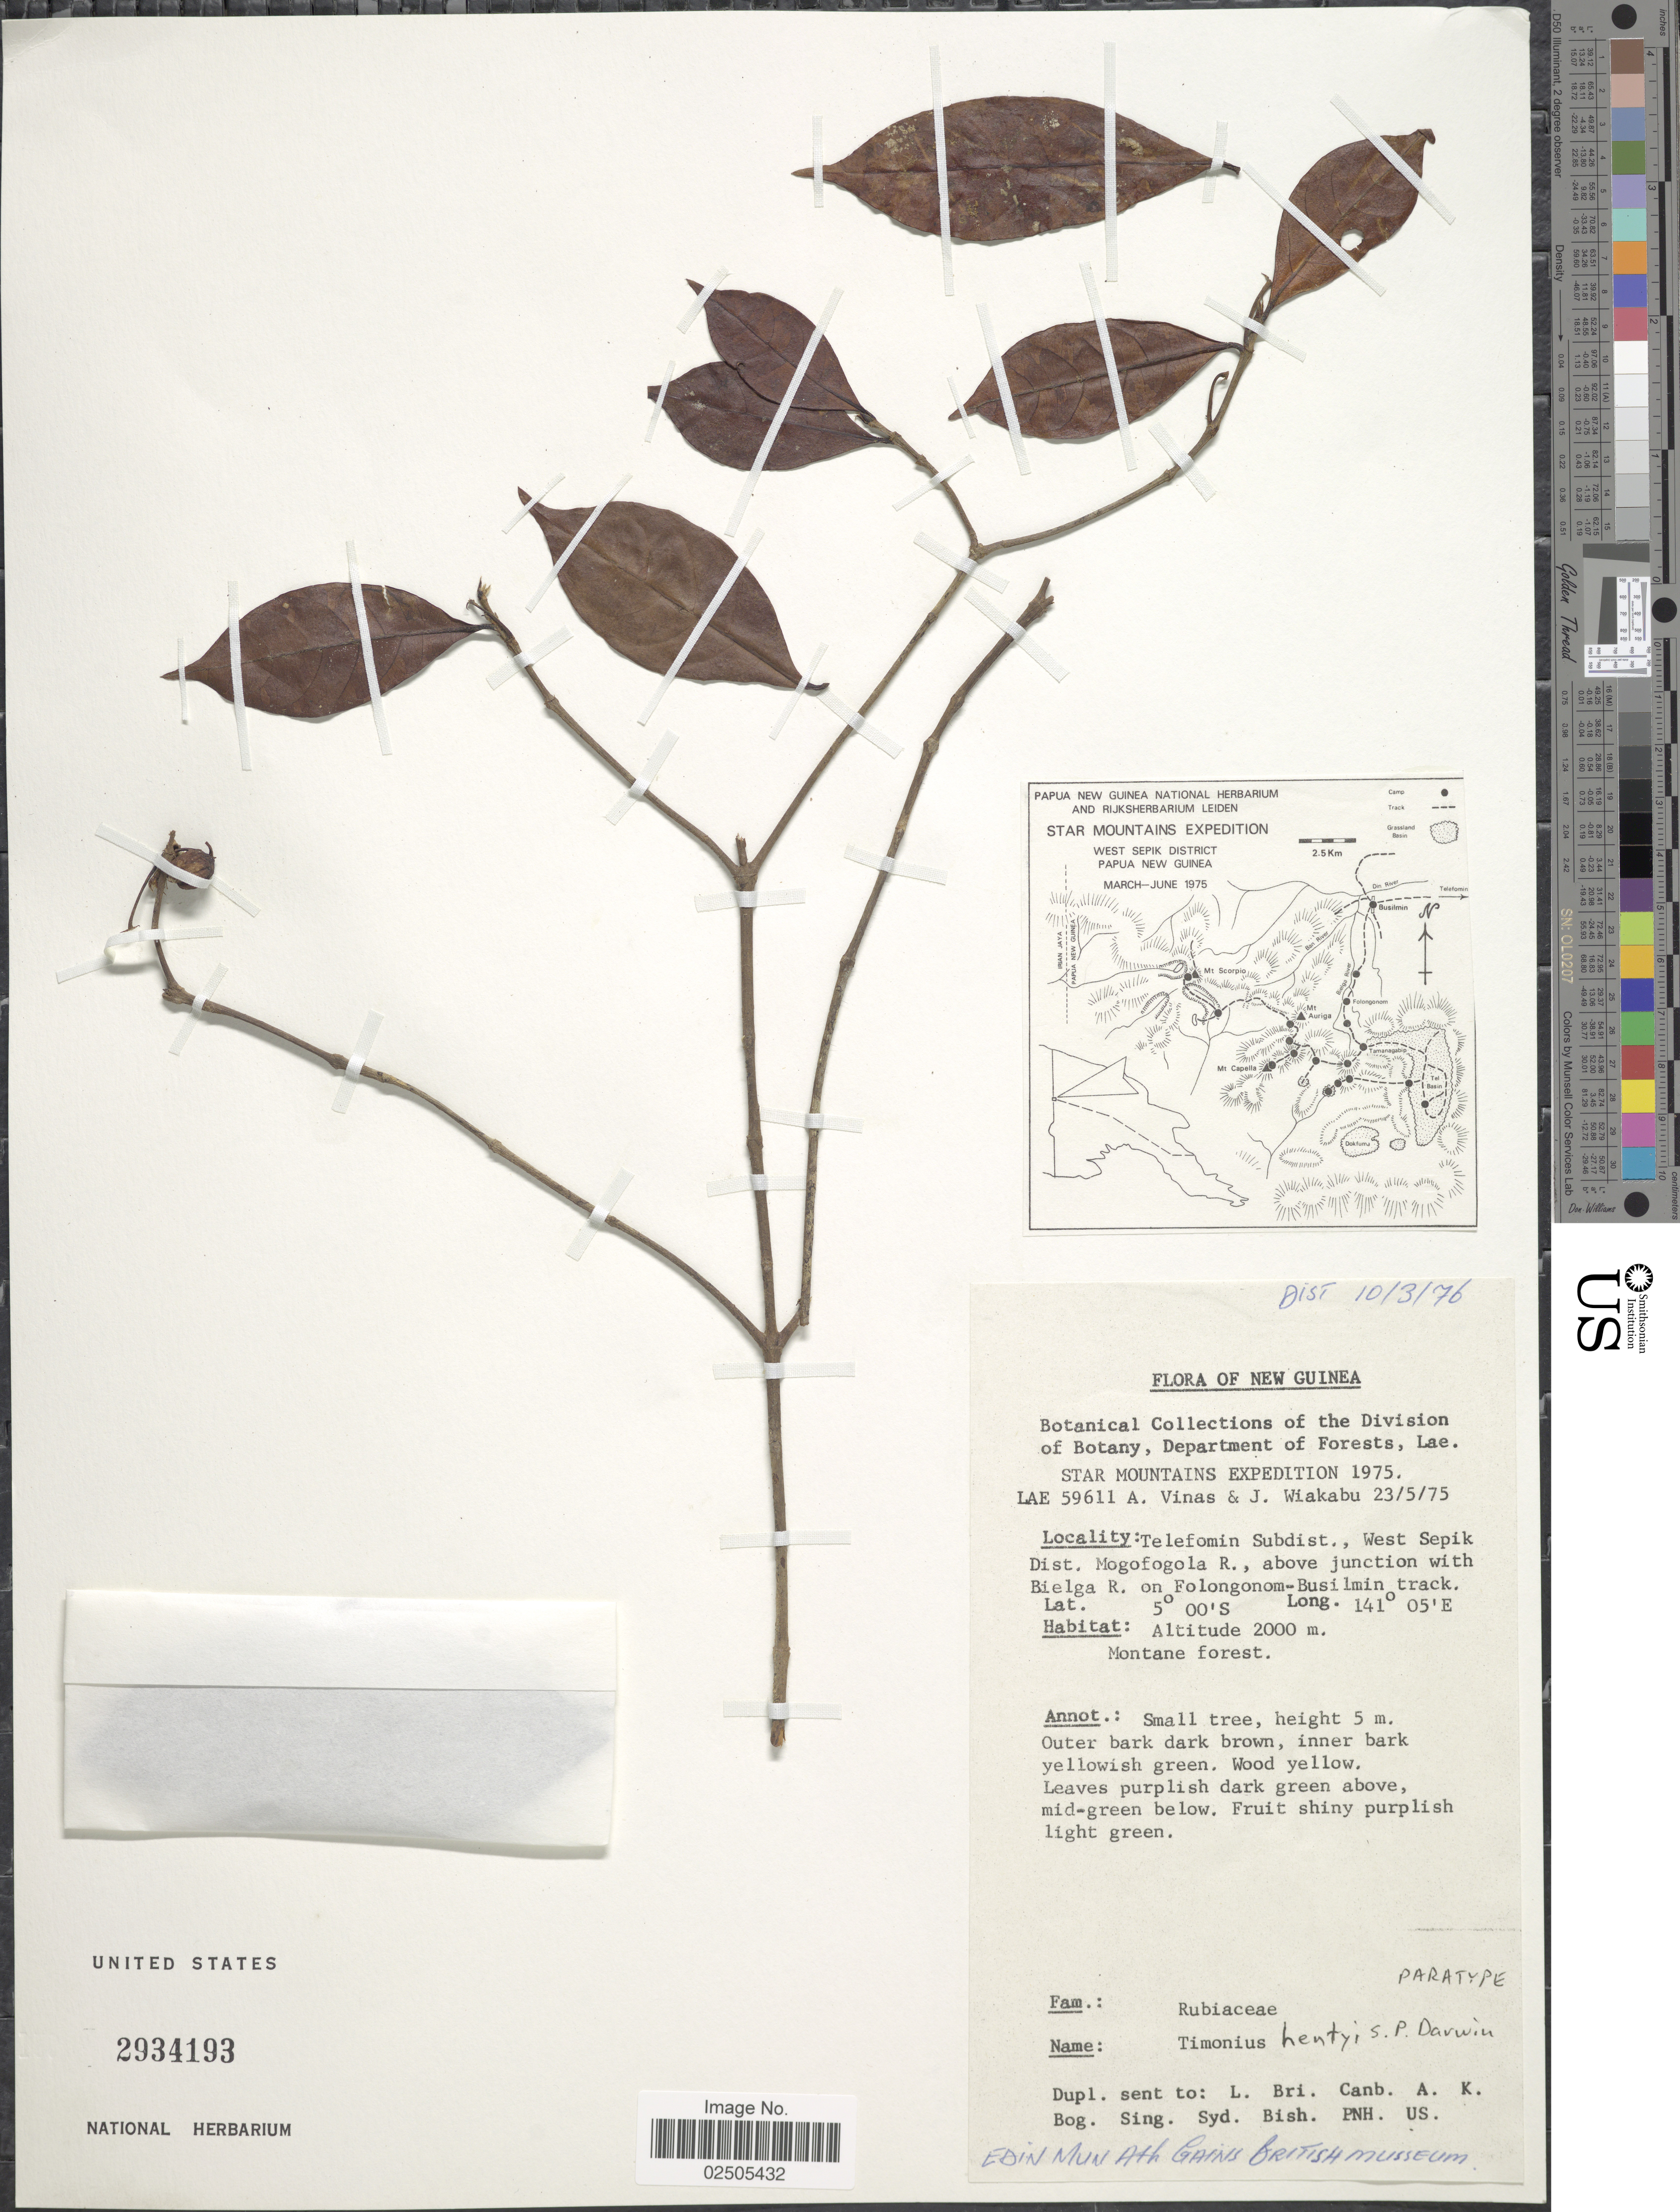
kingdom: Plantae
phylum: Tracheophyta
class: Magnoliopsida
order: Gentianales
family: Rubiaceae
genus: Timonius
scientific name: Timonius hentyi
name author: S.P. Darwin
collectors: A. Vinas & J. Wiakabu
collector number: LAE 59611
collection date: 1975-05-23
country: Papua New Guinea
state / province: Sandaun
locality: New Guinea, Star Mountains, Telefomin Subdist., West Sepik, Dist. Mogofogola R., above junction with Bielga R. on Folongonom-Busilmin track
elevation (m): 2000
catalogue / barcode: US 2934193